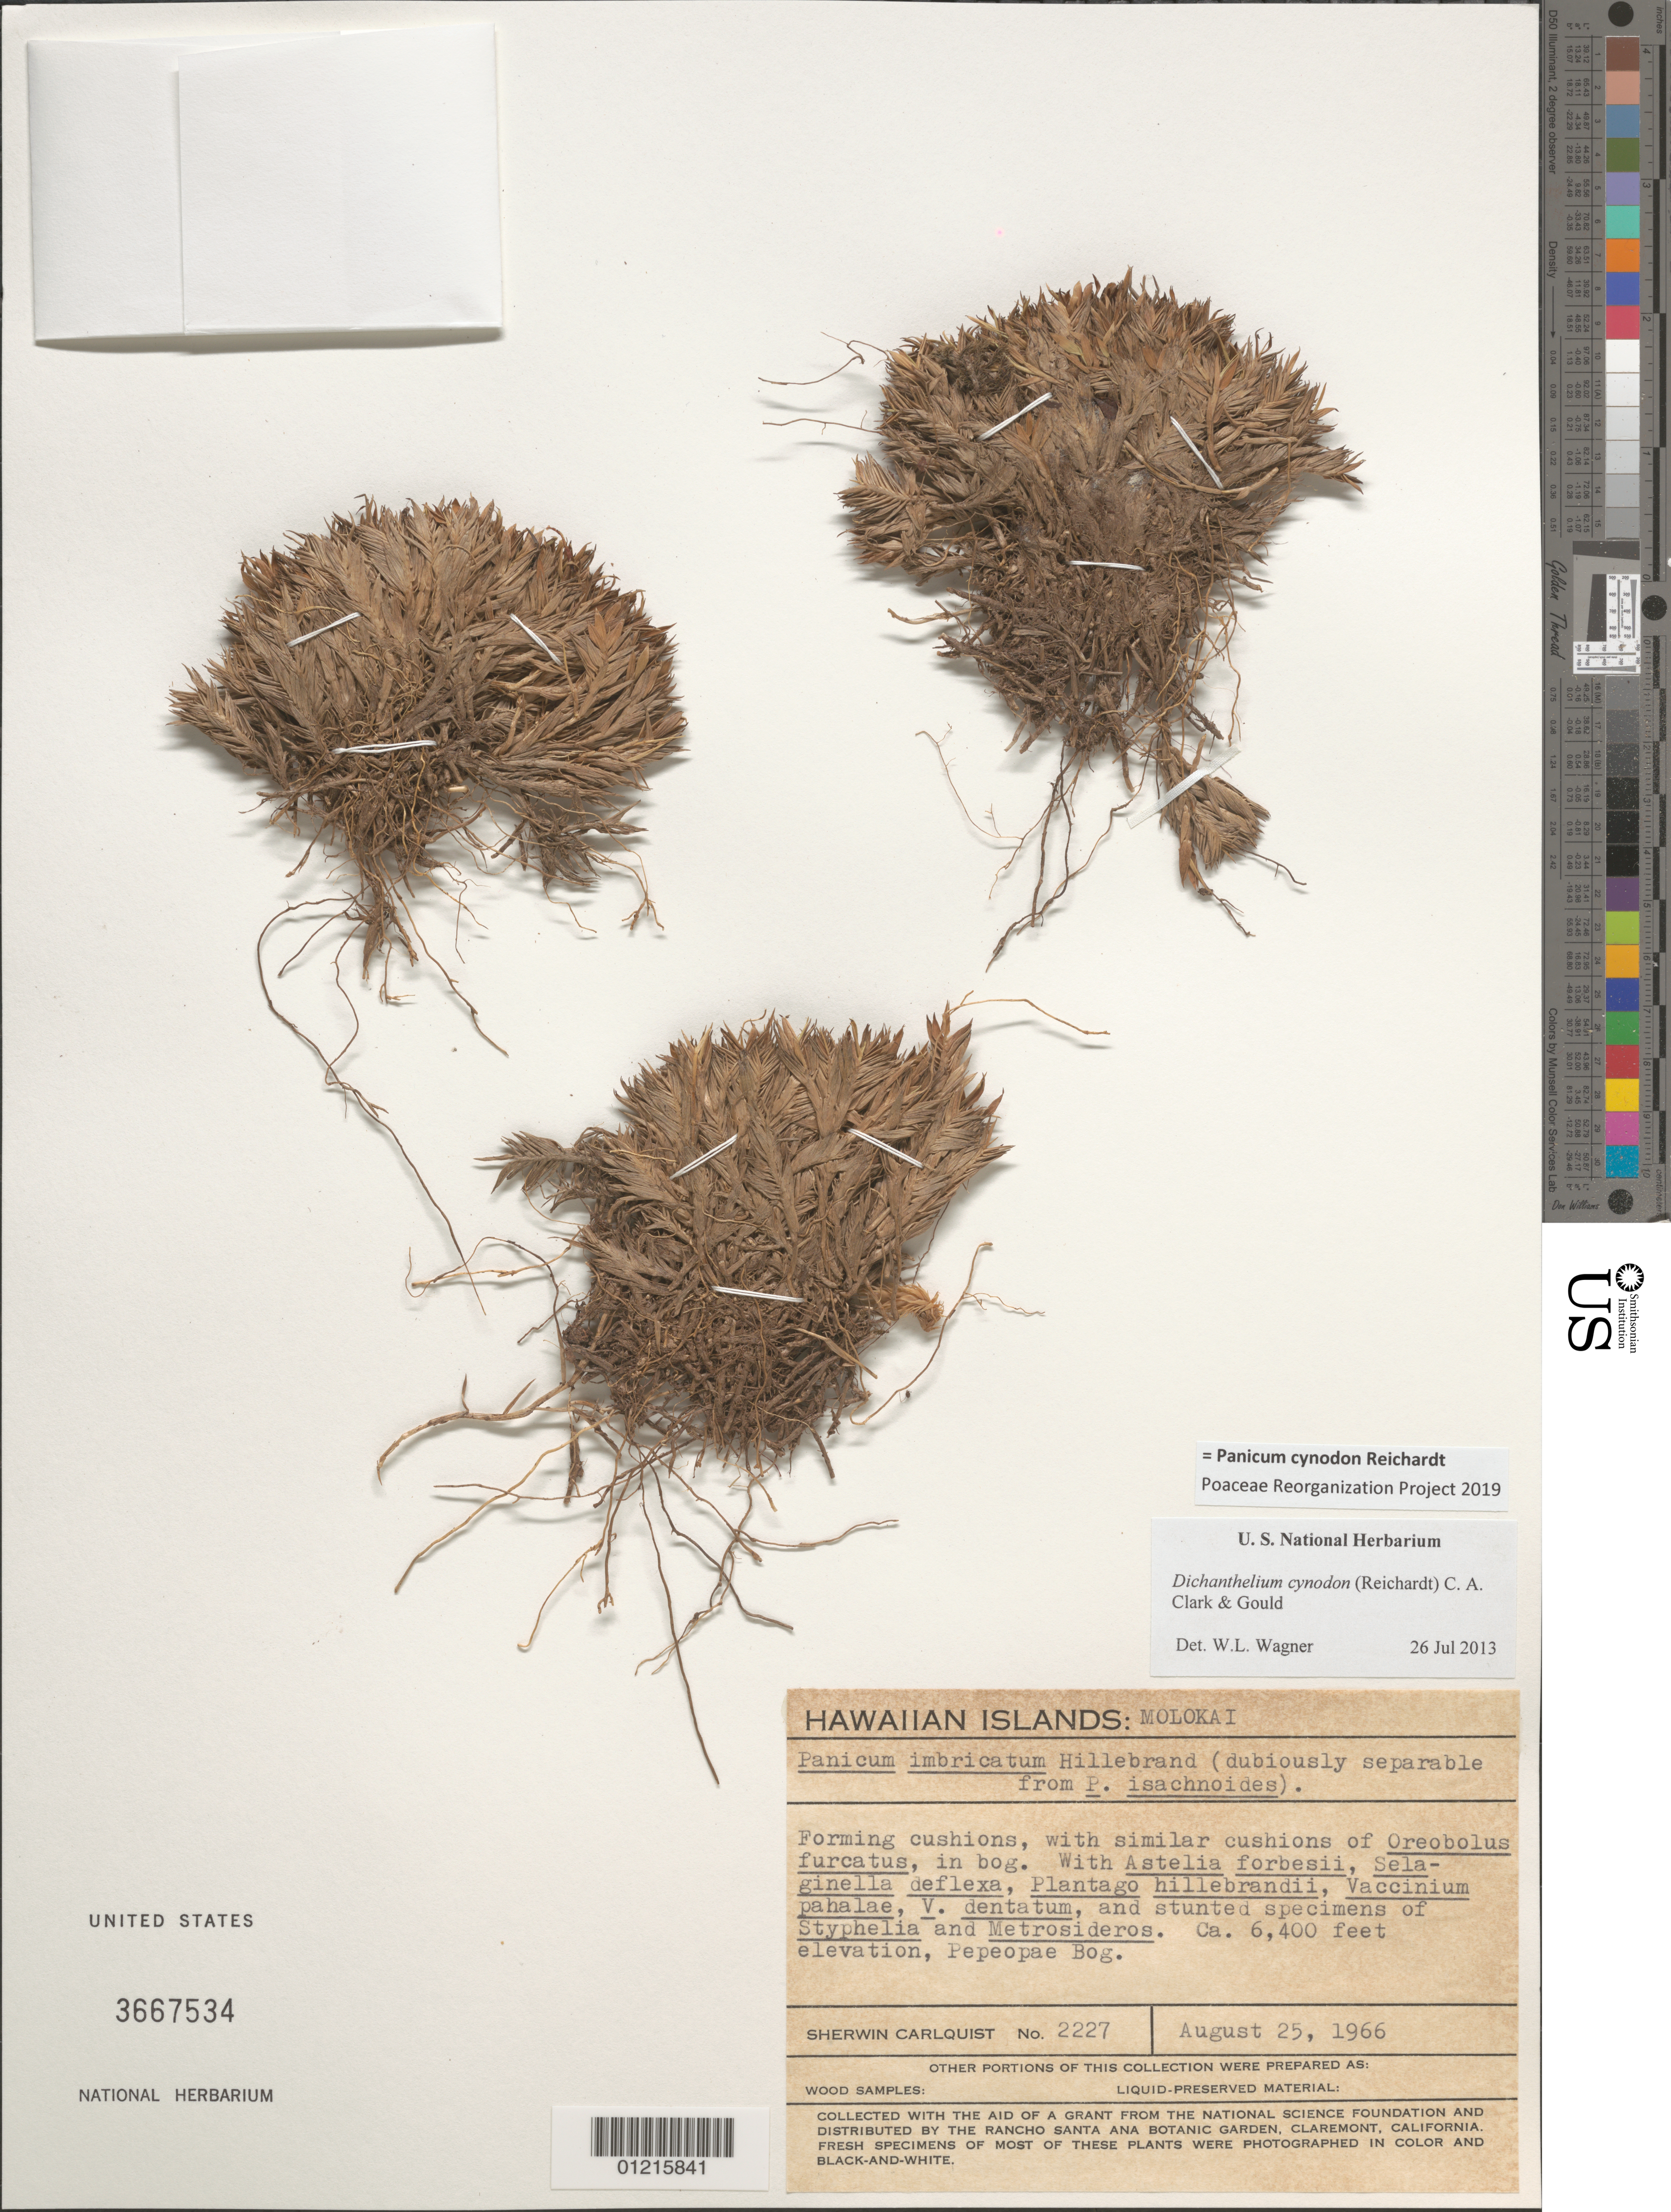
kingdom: Plantae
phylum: Tracheophyta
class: Liliopsida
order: Poales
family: Poaceae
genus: Panicum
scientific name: Panicum cynodon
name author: J. Reichardt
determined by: Poaceae Reorganization Project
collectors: S. Carlquist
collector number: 2227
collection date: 1966-08-25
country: United States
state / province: Hawaii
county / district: Maui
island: Moloka'i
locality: Pepeopae Bog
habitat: Bog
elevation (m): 1951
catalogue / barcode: US 3667534